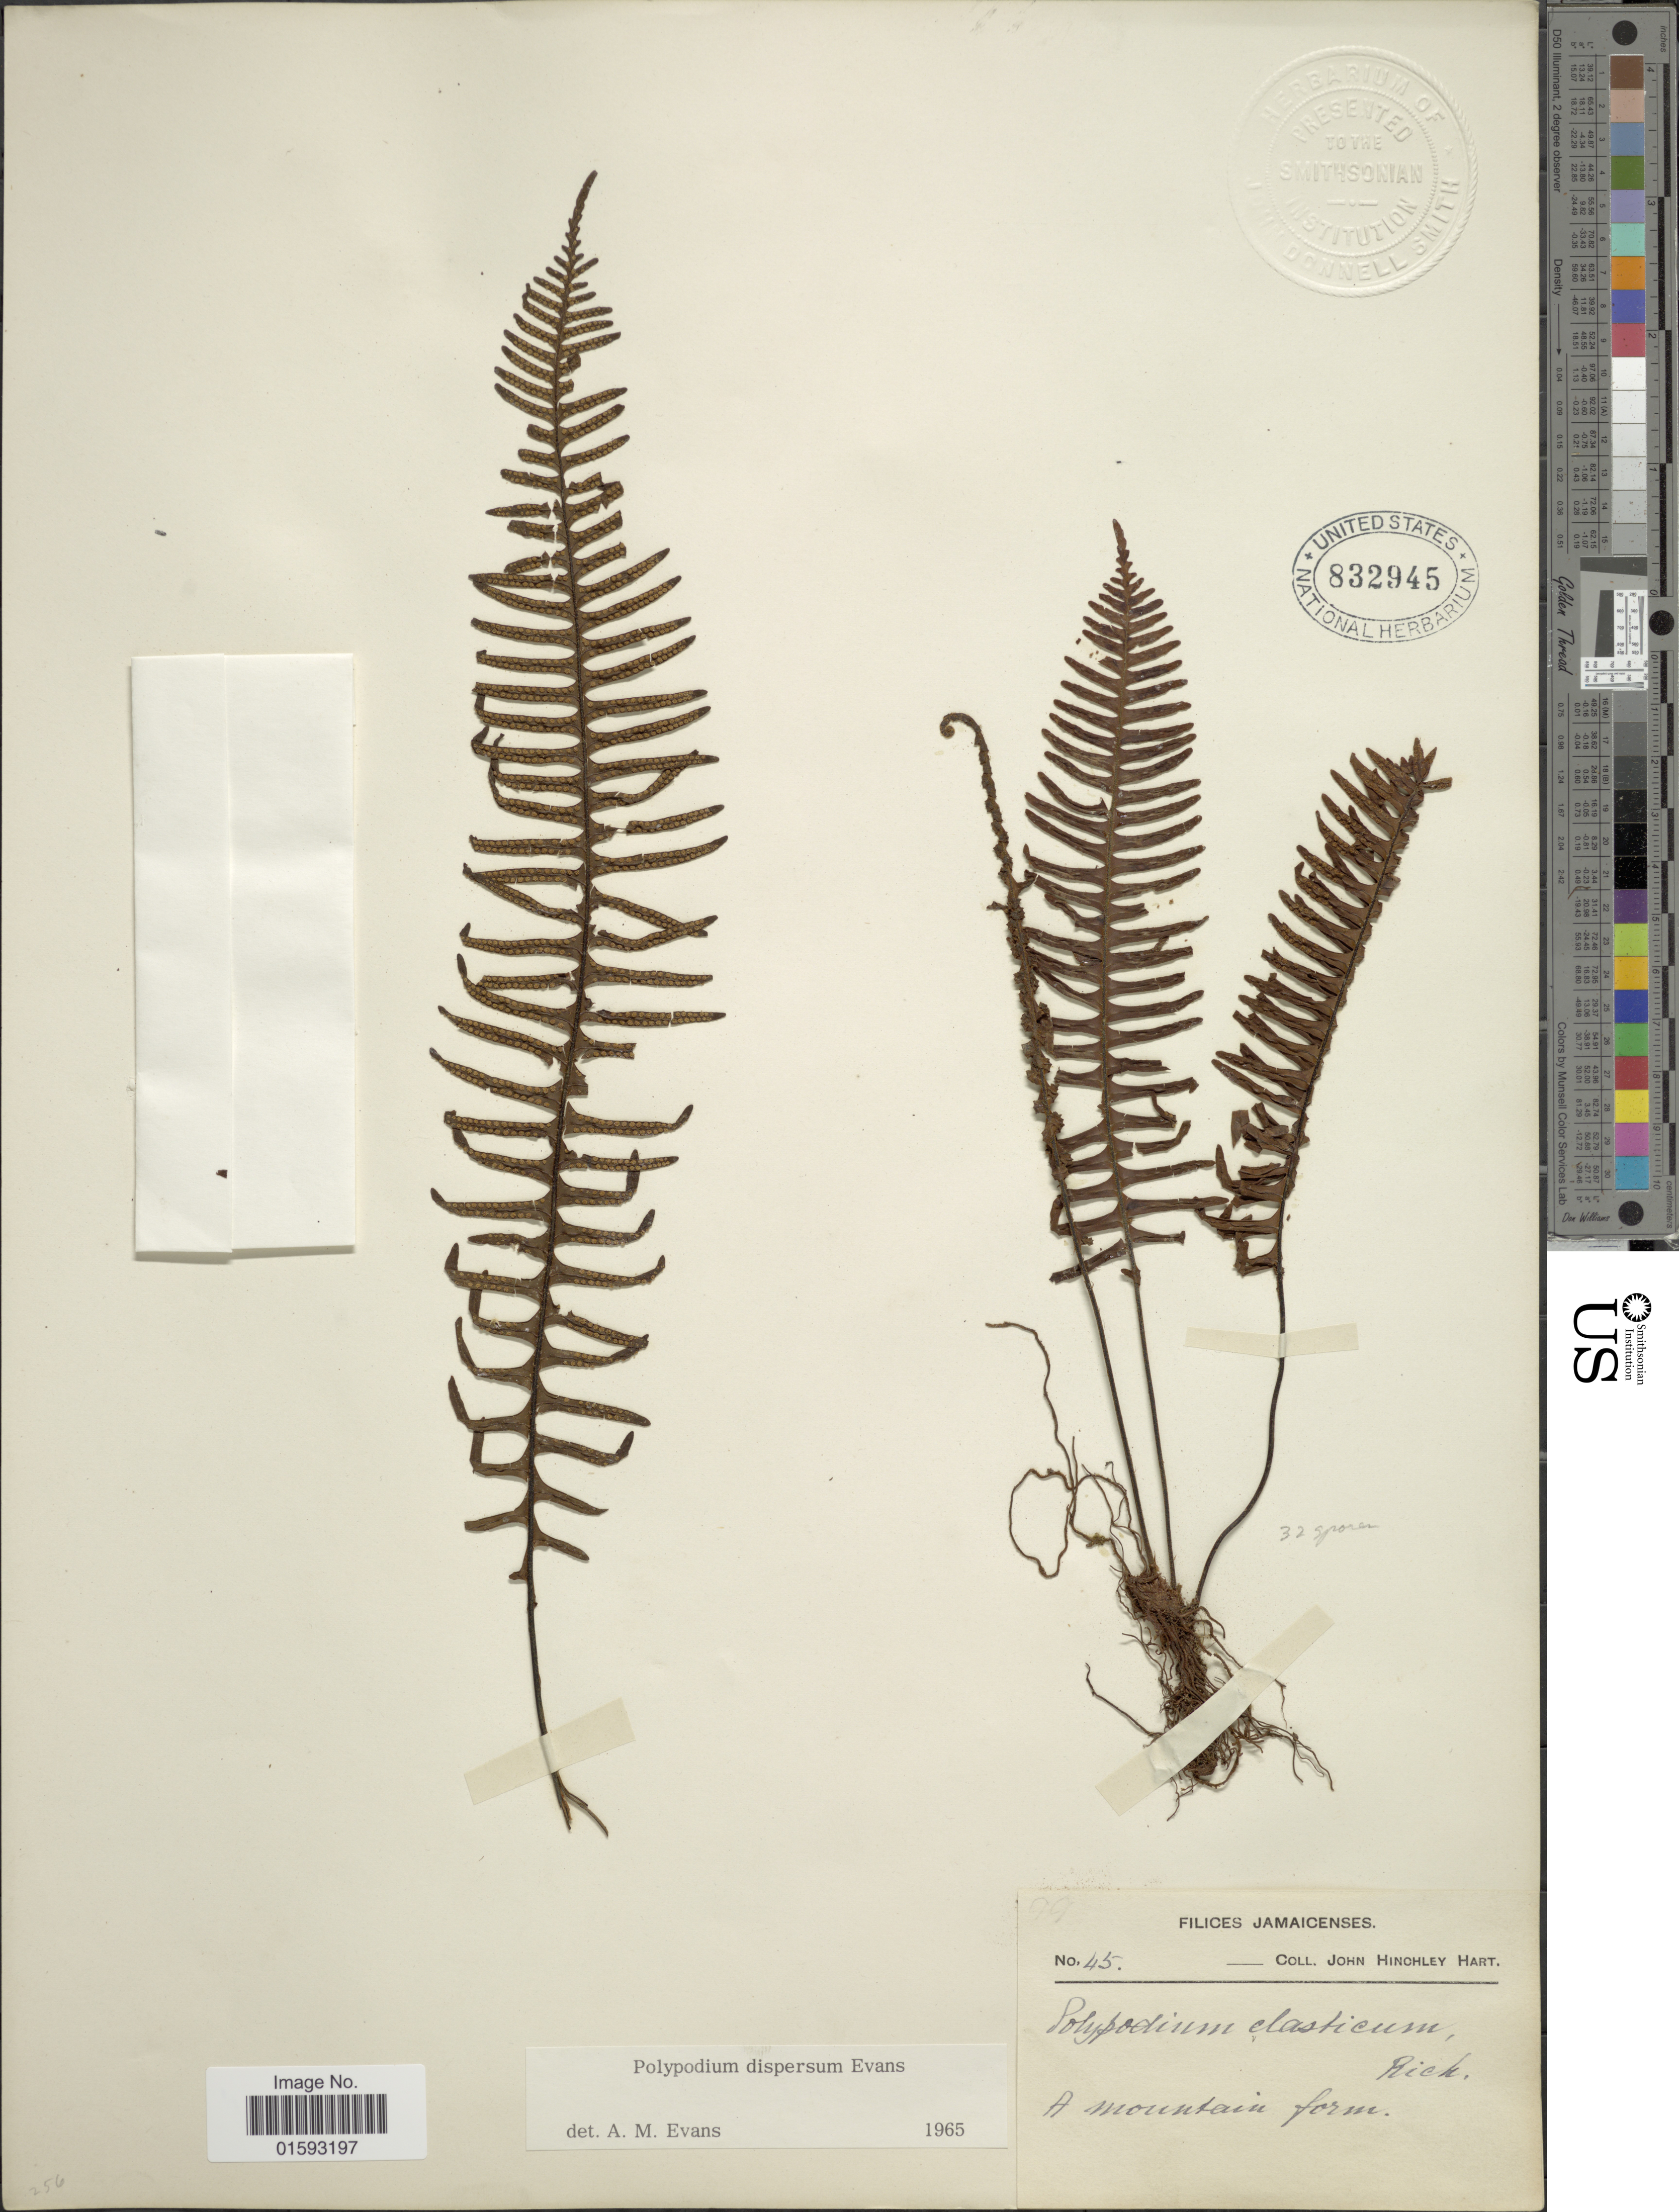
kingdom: Plantae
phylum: Tracheophyta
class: Polypodiopsida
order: Polypodiales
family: Polypodiaceae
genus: Pecluma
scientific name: Pecluma dispersa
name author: (A.M. Evans) M.G. Price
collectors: J. H. Hart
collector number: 45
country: Jamaica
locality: A mountain form.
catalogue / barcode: US 832945